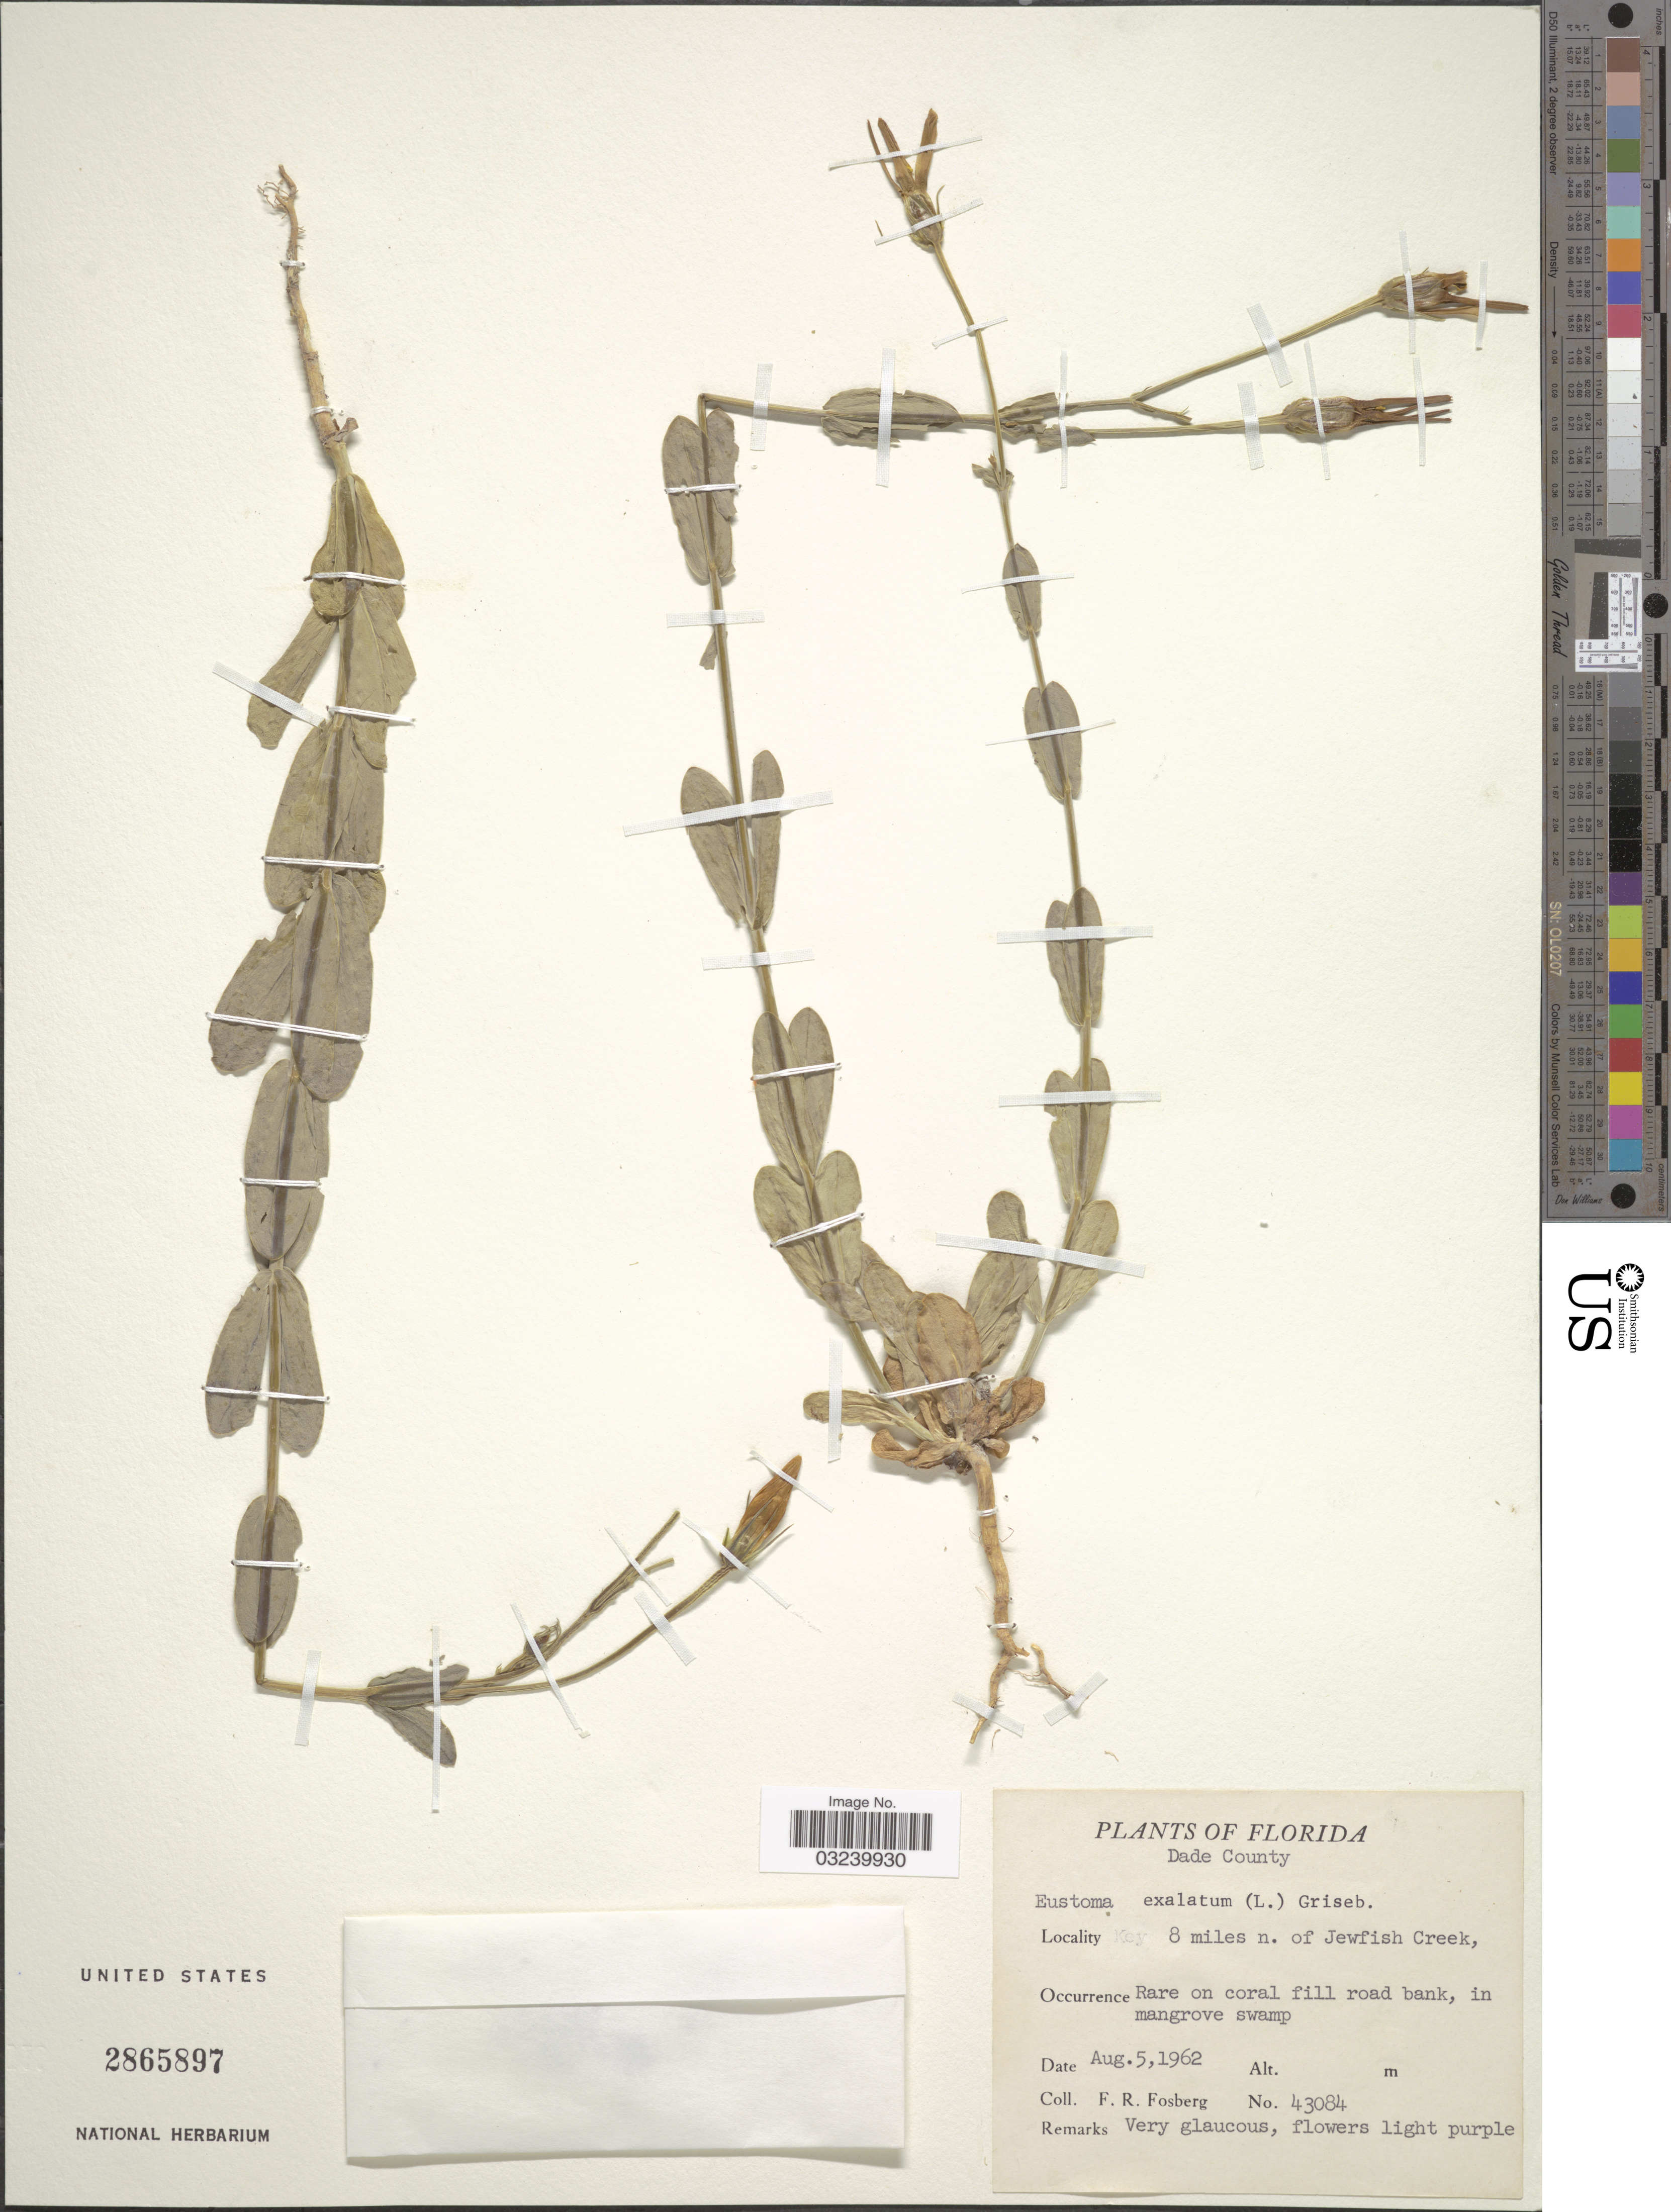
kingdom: Plantae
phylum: Tracheophyta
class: Magnoliopsida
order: Gentianales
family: Gentianaceae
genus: Eustoma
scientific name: Eustoma exaltatum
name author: (L.) Salisb. ex Don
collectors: F. R. Fosberg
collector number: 43084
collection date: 1962-08-05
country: United States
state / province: Florida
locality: Dade County, Key 8 miles n. of Jewfish Creek.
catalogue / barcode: US 2865897